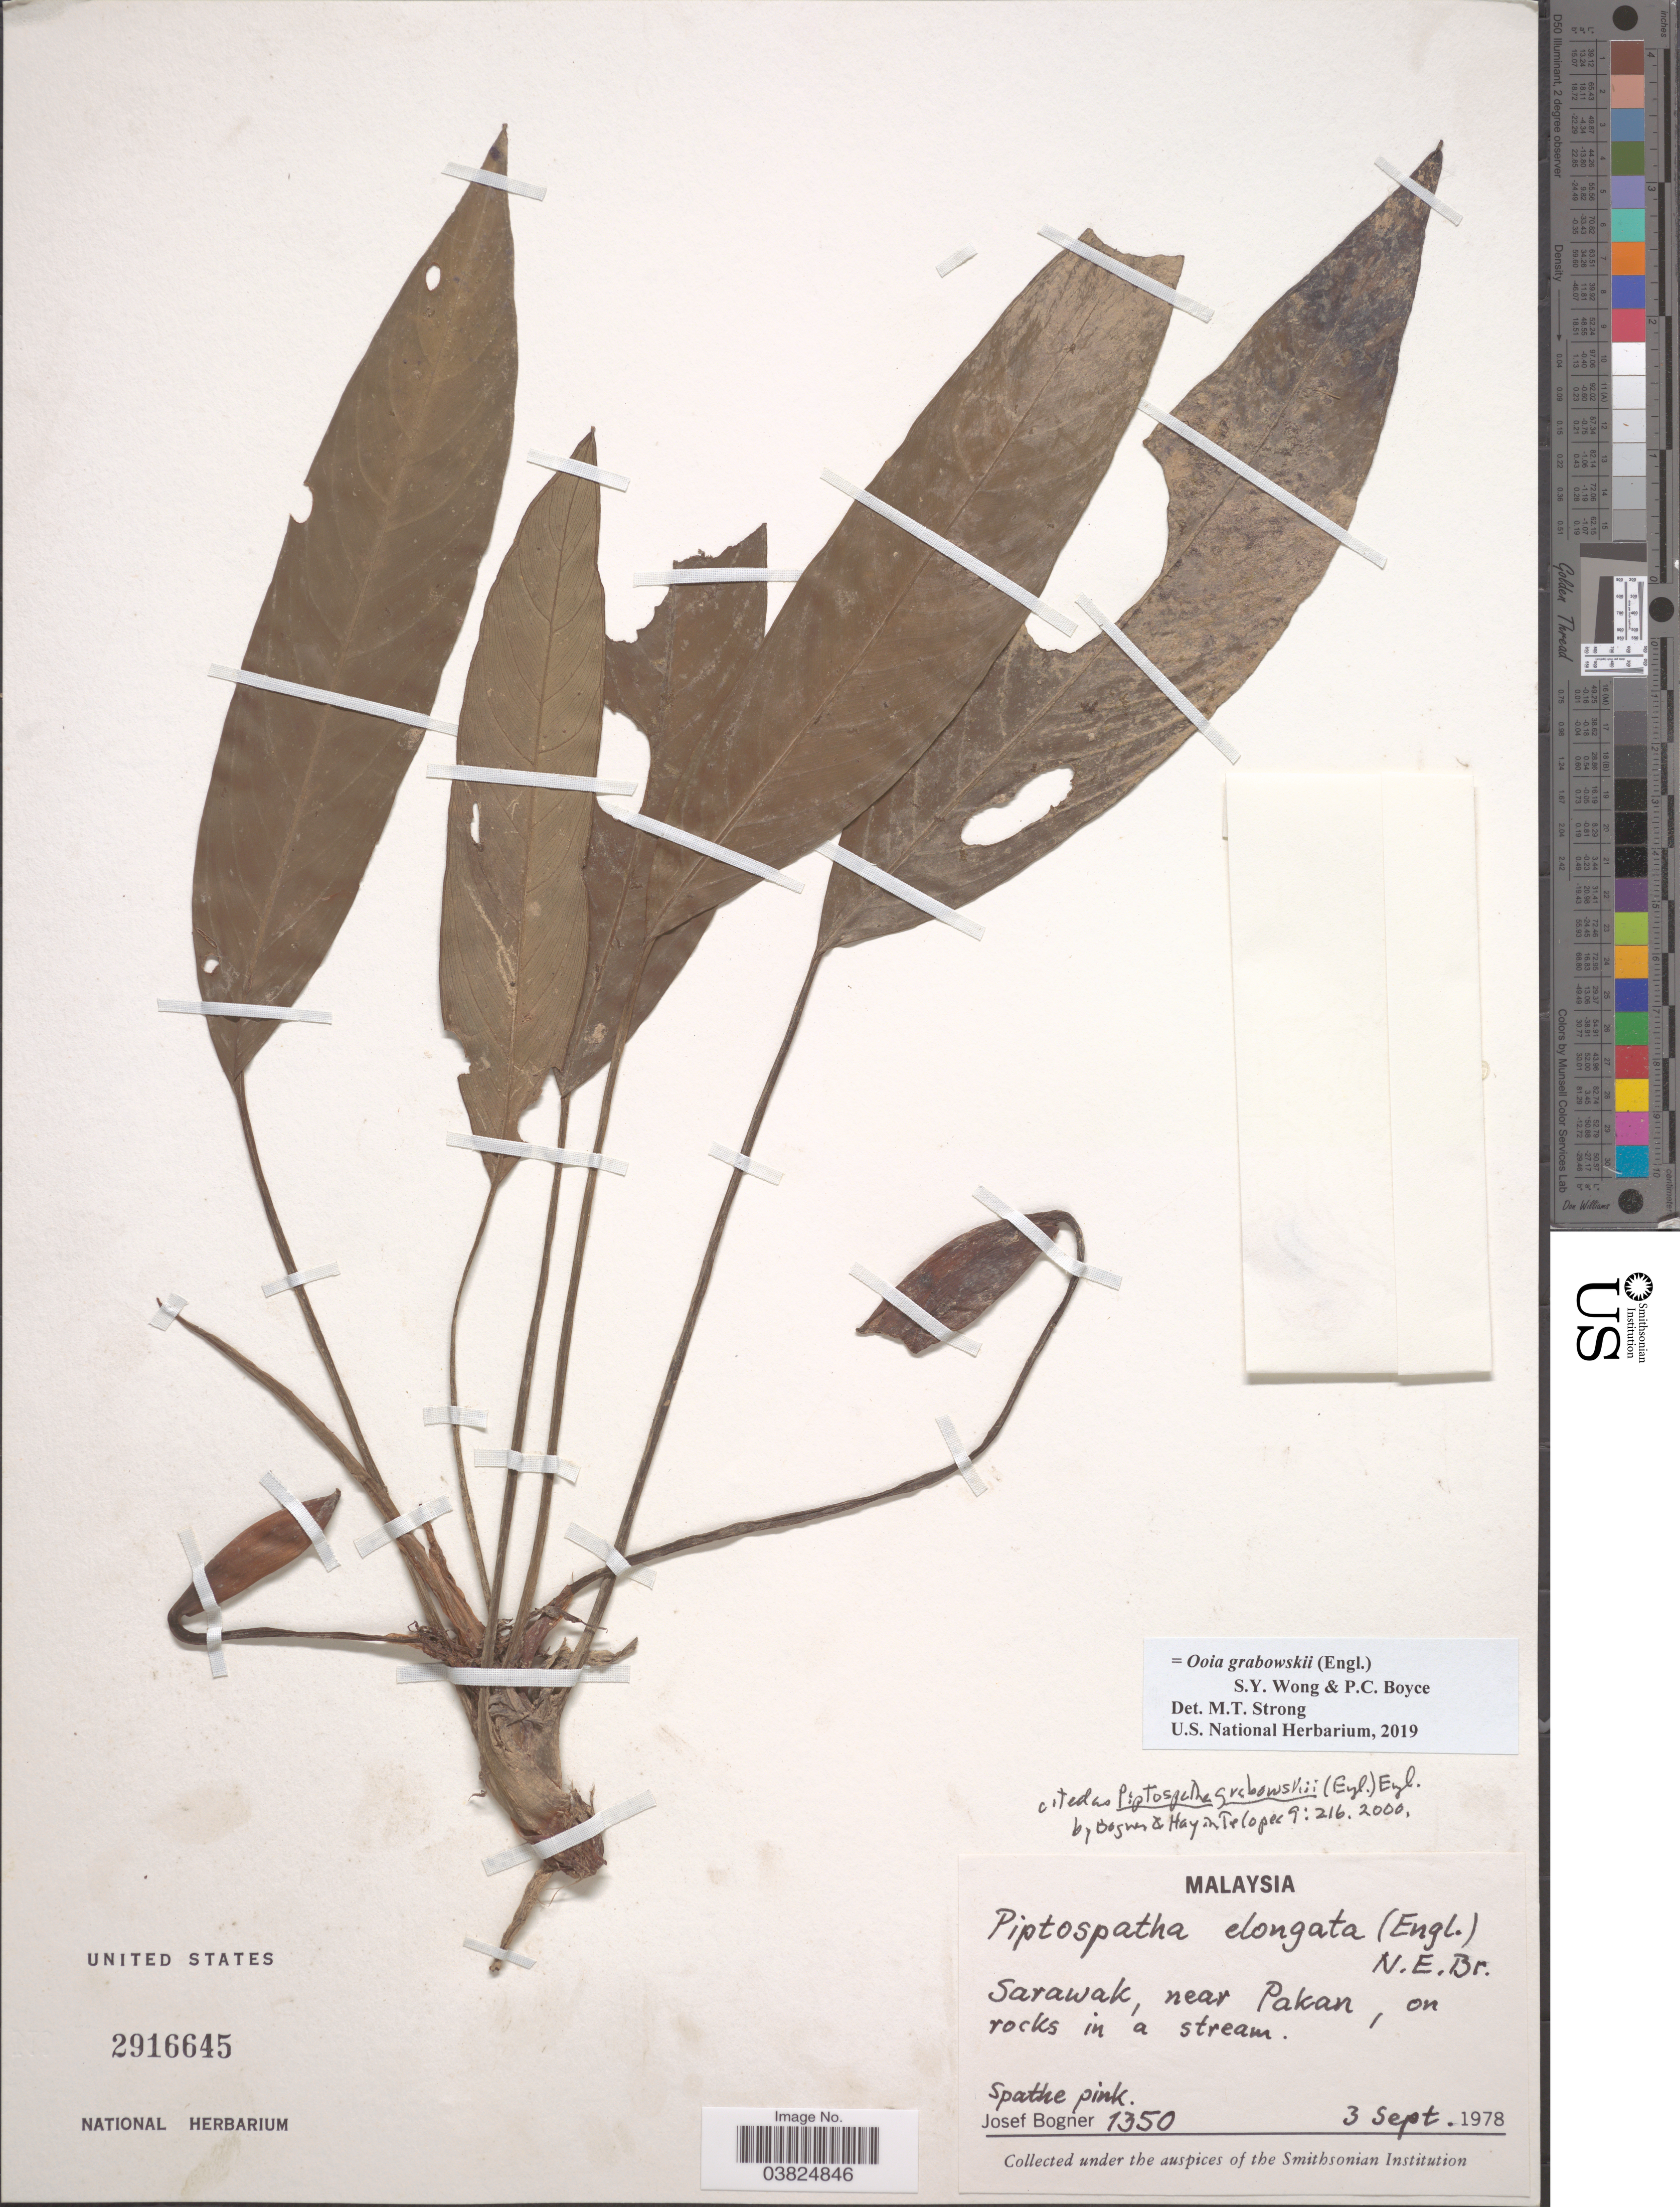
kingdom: Plantae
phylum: Tracheophyta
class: Liliopsida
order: Alismatales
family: Araceae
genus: Ooia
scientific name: Ooia grabowskii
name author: (Engl.) S.Y. Wong & P.C. Boyce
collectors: J. Bogner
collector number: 1350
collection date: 1978-09-03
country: Malaysia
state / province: Sarawak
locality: Near Pakan.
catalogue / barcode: US 2916645